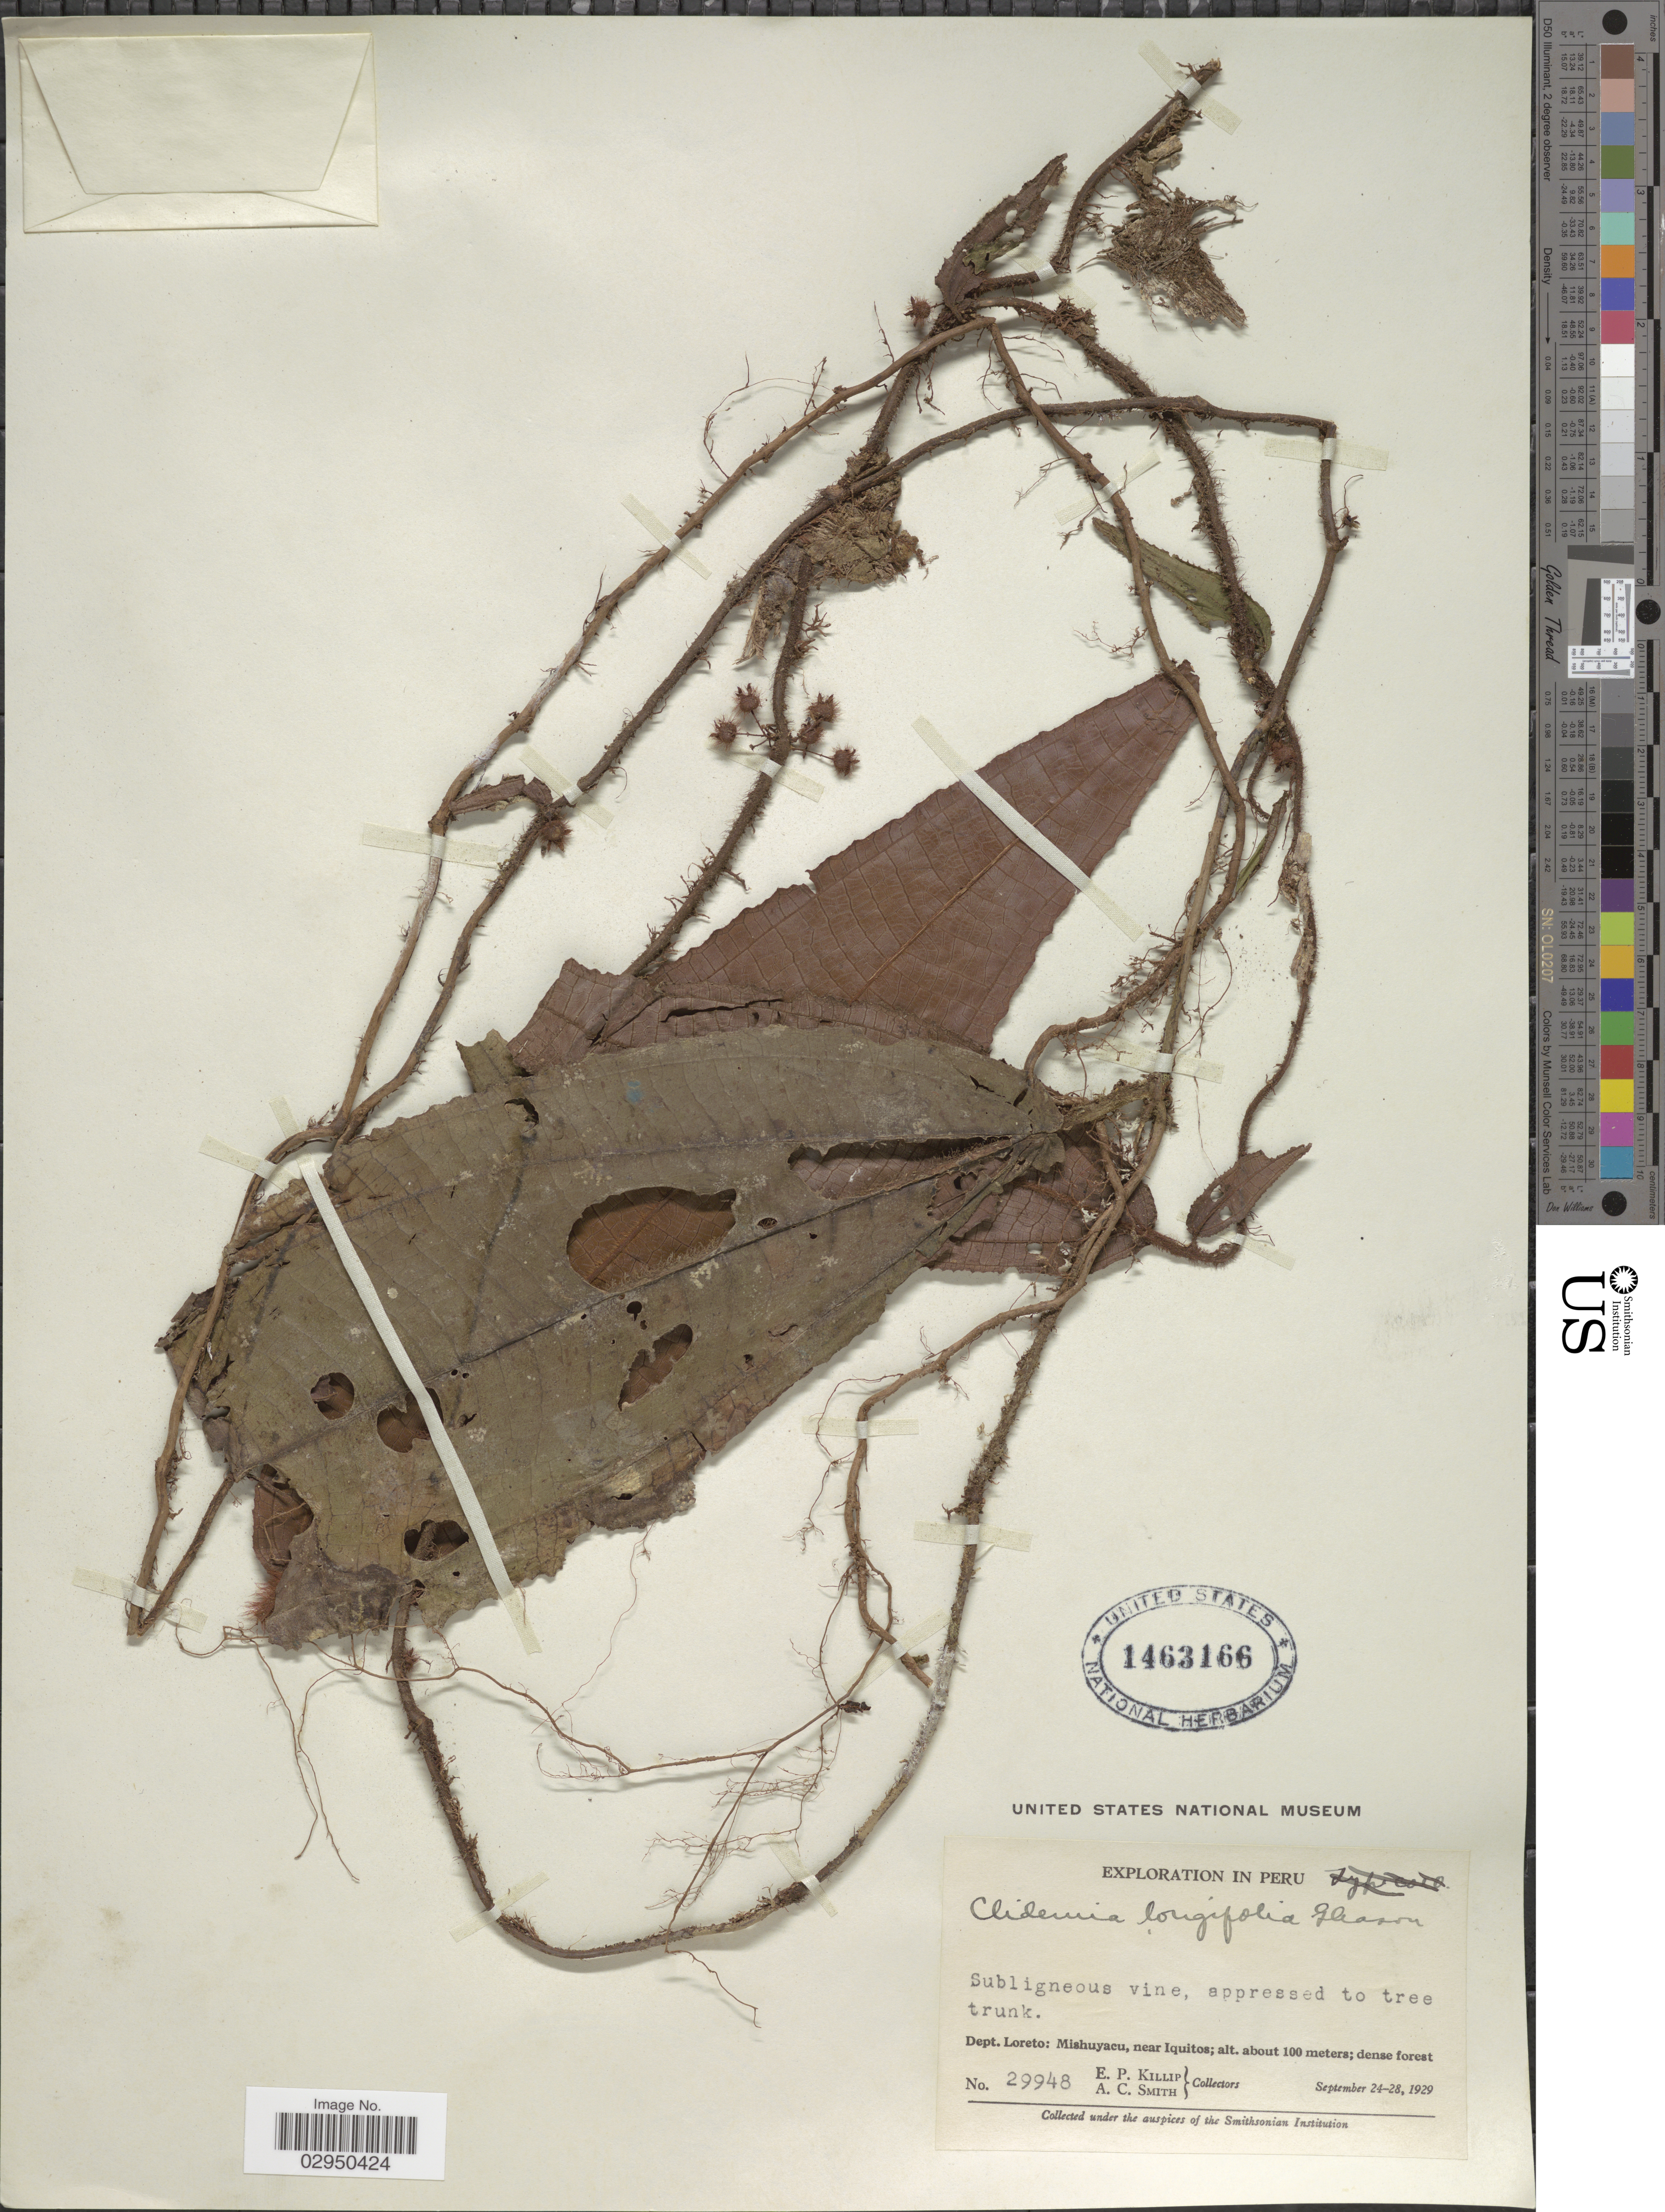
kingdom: Plantae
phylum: Tracheophyta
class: Magnoliopsida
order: Myrtales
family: Melastomataceae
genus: Clidemia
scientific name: Clidemia longifolia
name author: Gleason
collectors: E. P. Killip & A. C. Smith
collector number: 29948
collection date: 1929-09-24/1929-09-28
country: Peru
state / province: Loreto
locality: Dept. Loreto: Mishuyacu, near Iquitos.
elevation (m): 100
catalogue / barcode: US 1463166